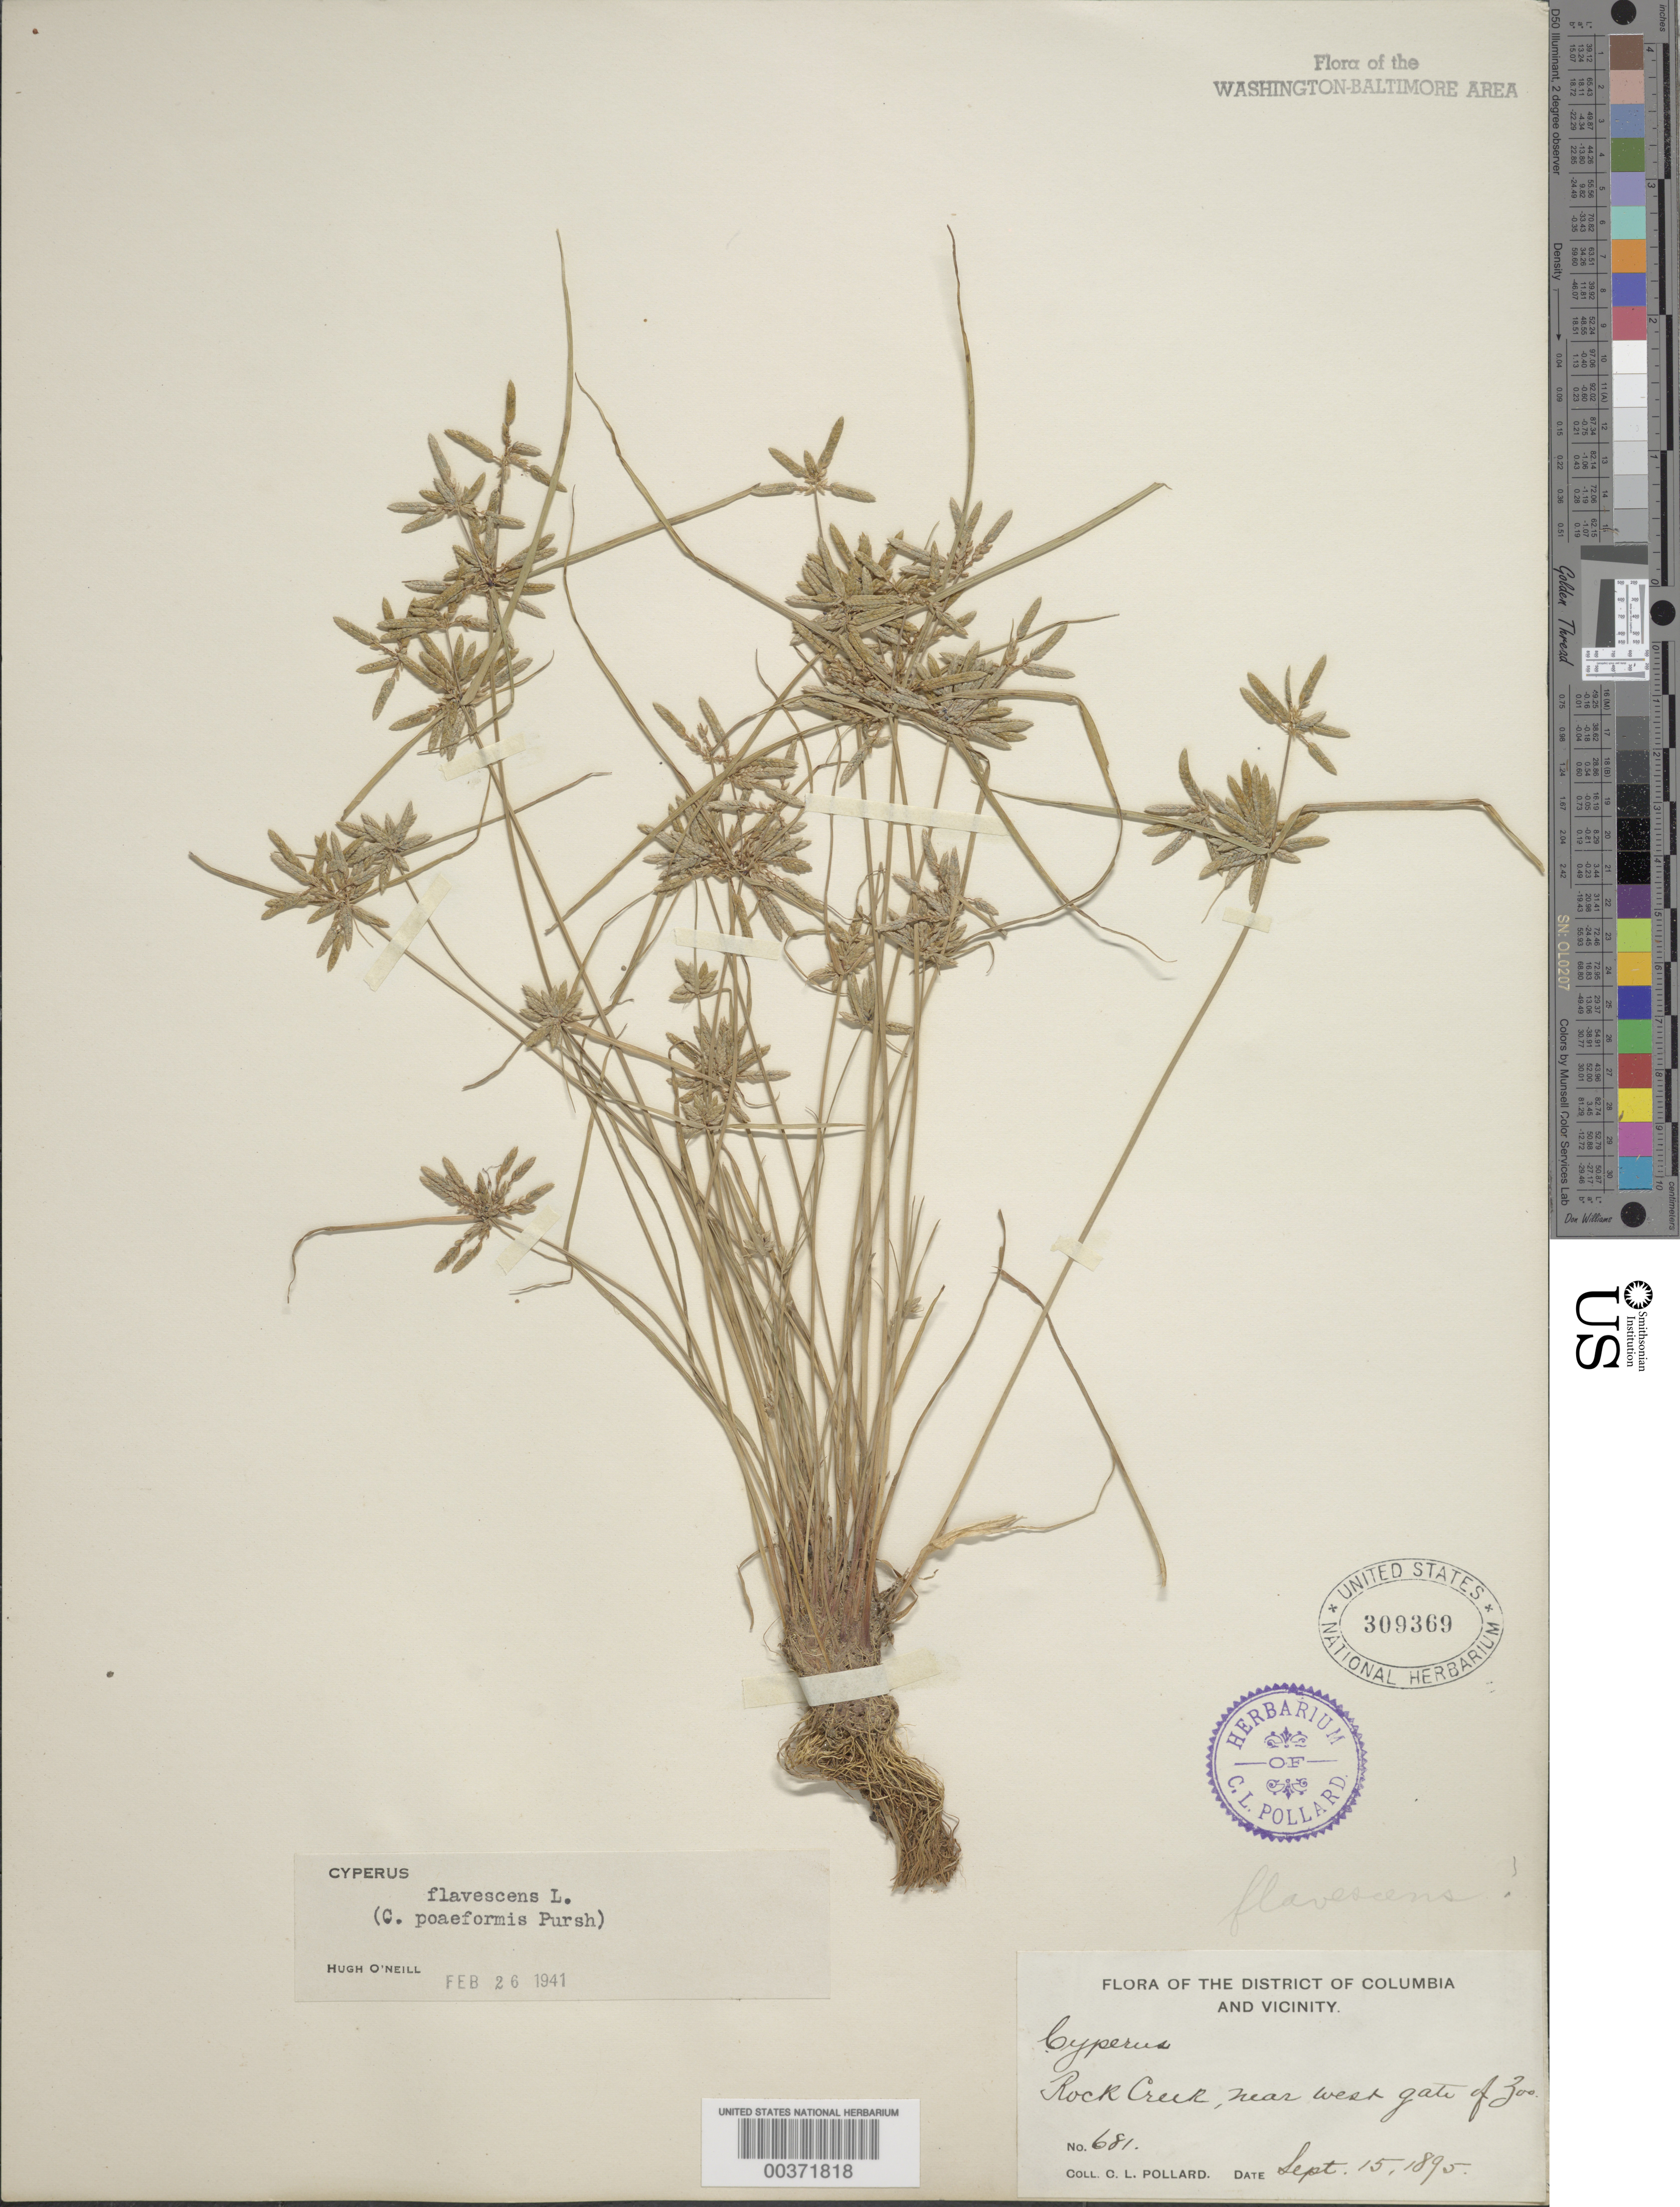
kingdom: Plantae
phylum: Tracheophyta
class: Liliopsida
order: Poales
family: Cyperaceae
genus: Cyperus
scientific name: Cyperus flavescens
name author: L.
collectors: C. L. Pollard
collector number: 681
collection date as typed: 15 Sep 1895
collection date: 1895-09-15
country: United States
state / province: District of Columbia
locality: Rock Creek near west gate of Zoo Rock Creek Park & vicinity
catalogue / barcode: US 309369